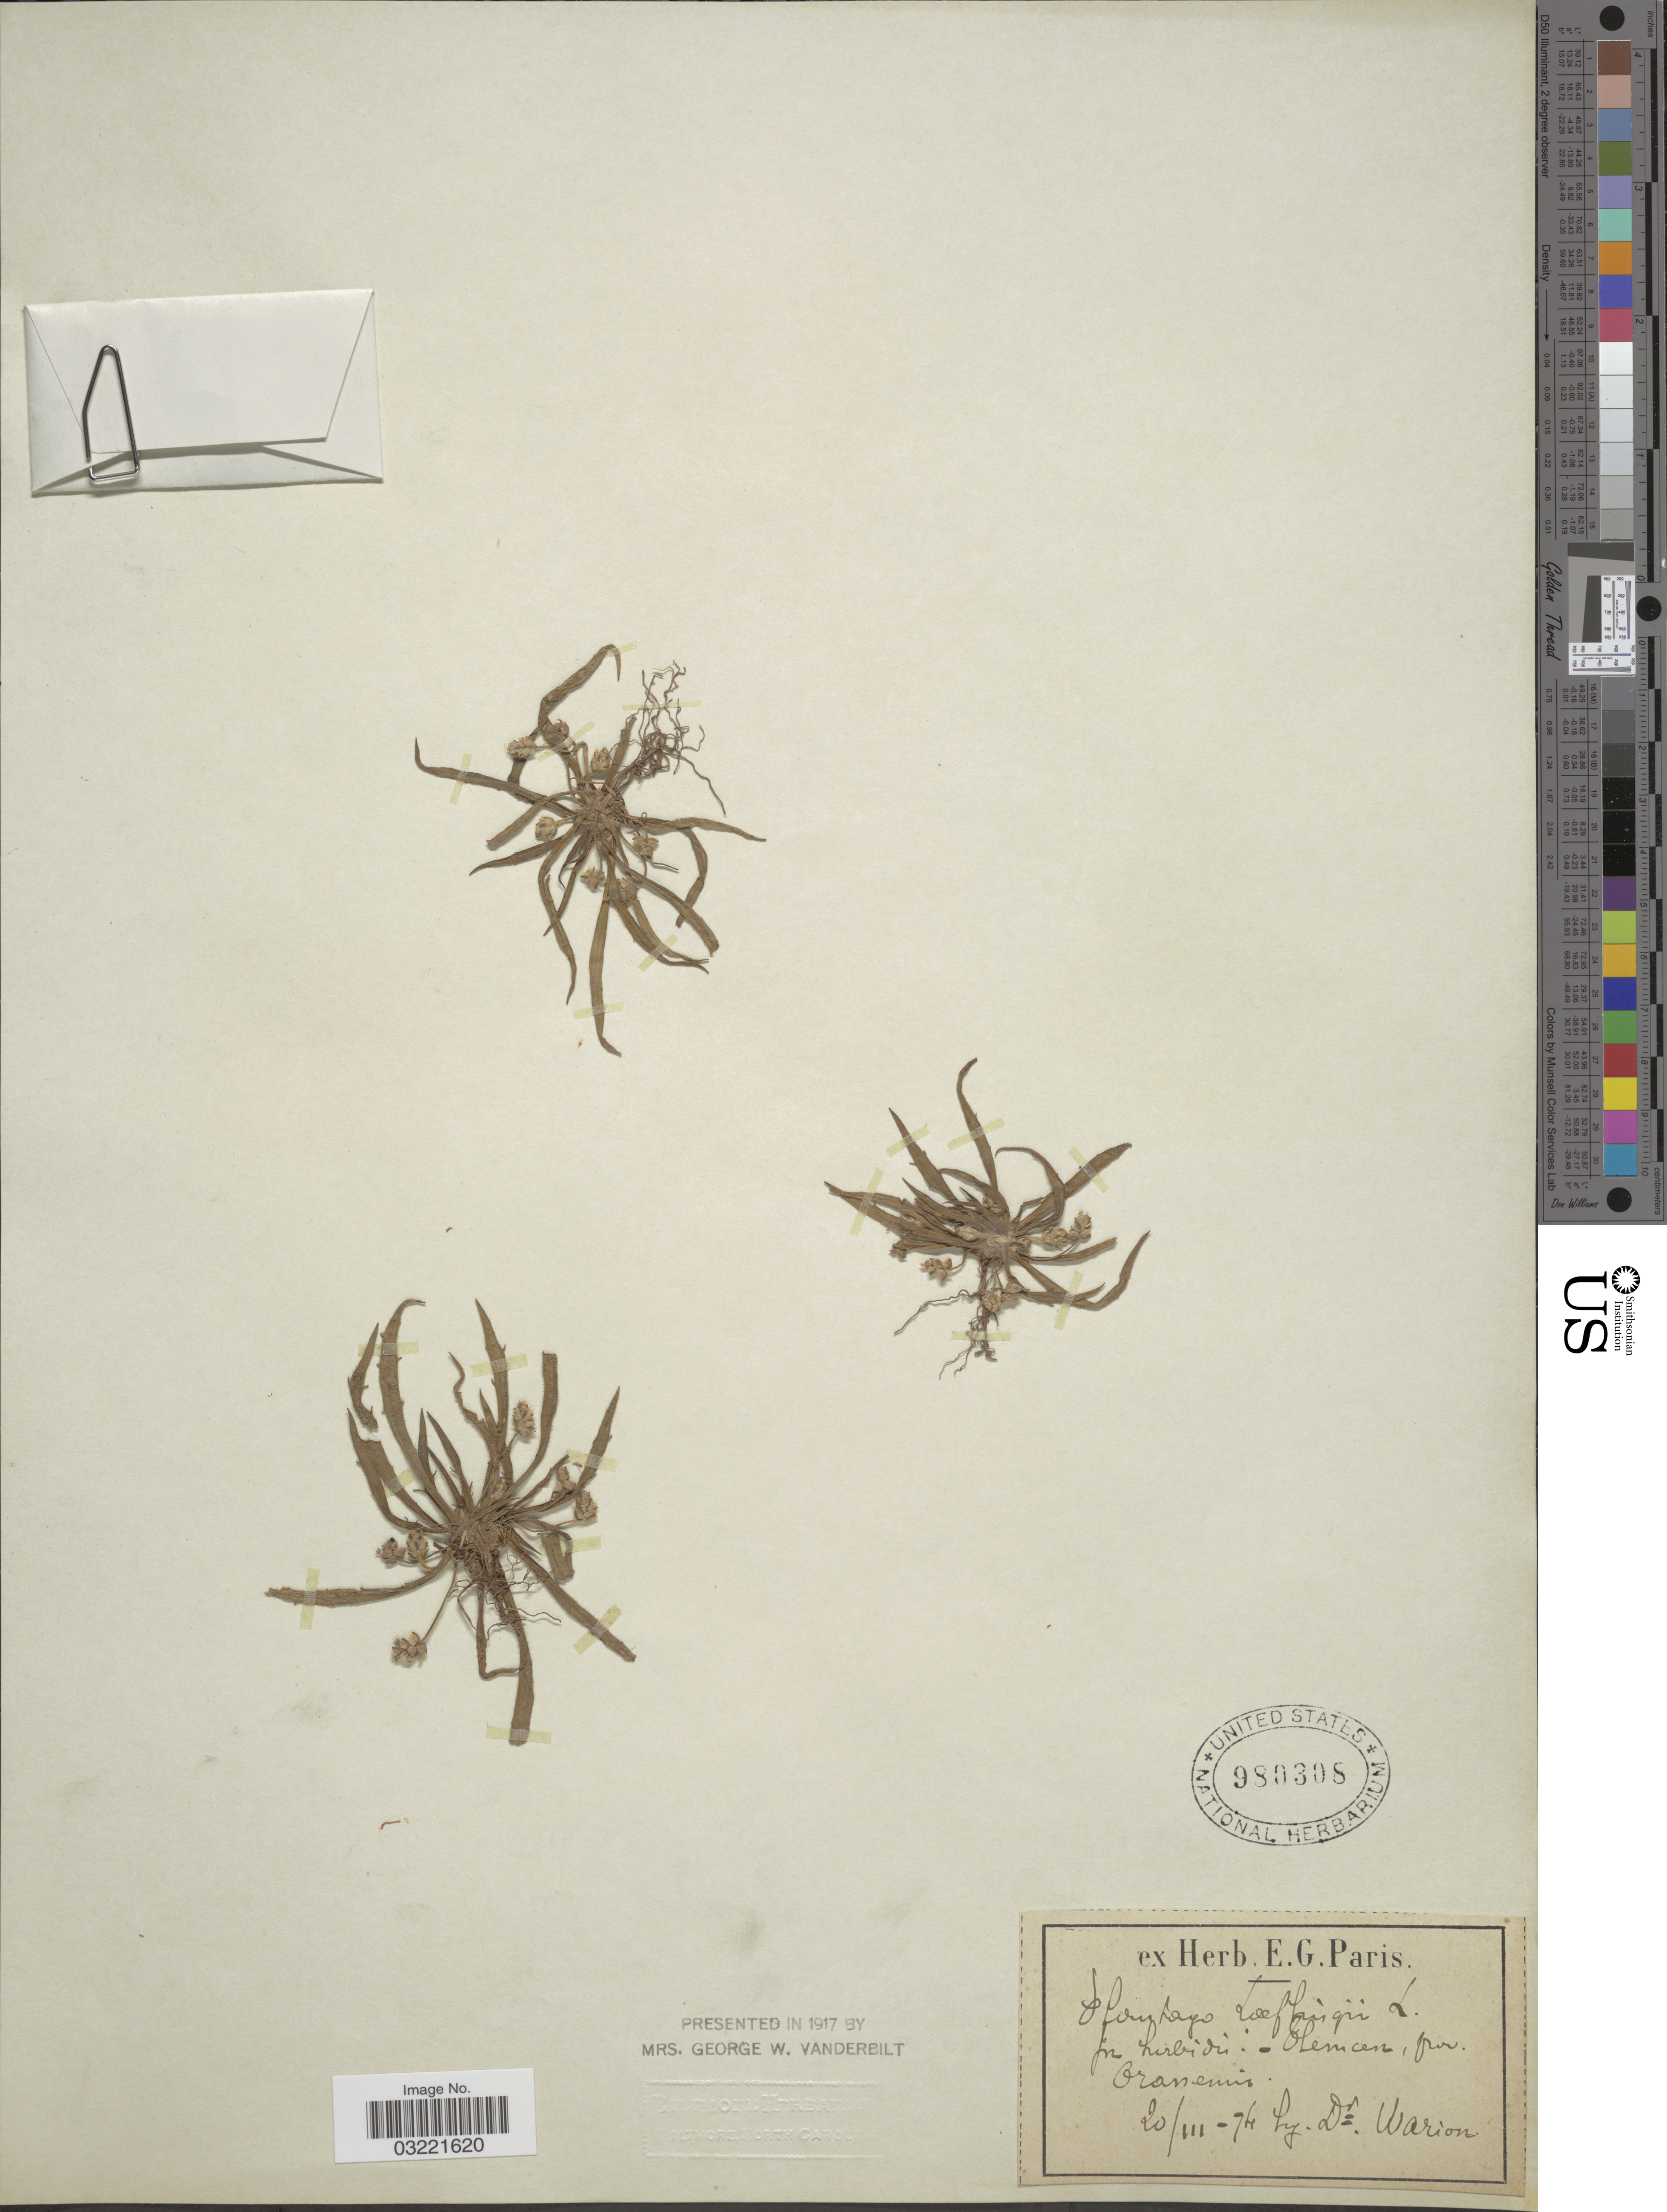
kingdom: Plantae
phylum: Tracheophyta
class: Magnoliopsida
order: Lamiales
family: Plantaginaceae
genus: Plantago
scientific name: Plantago loeflingii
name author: L.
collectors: Warion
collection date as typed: Transcribed d/m/y: 20/3/74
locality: Tlemcen, Prov. Oranemir. [interpreted]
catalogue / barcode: US 980308